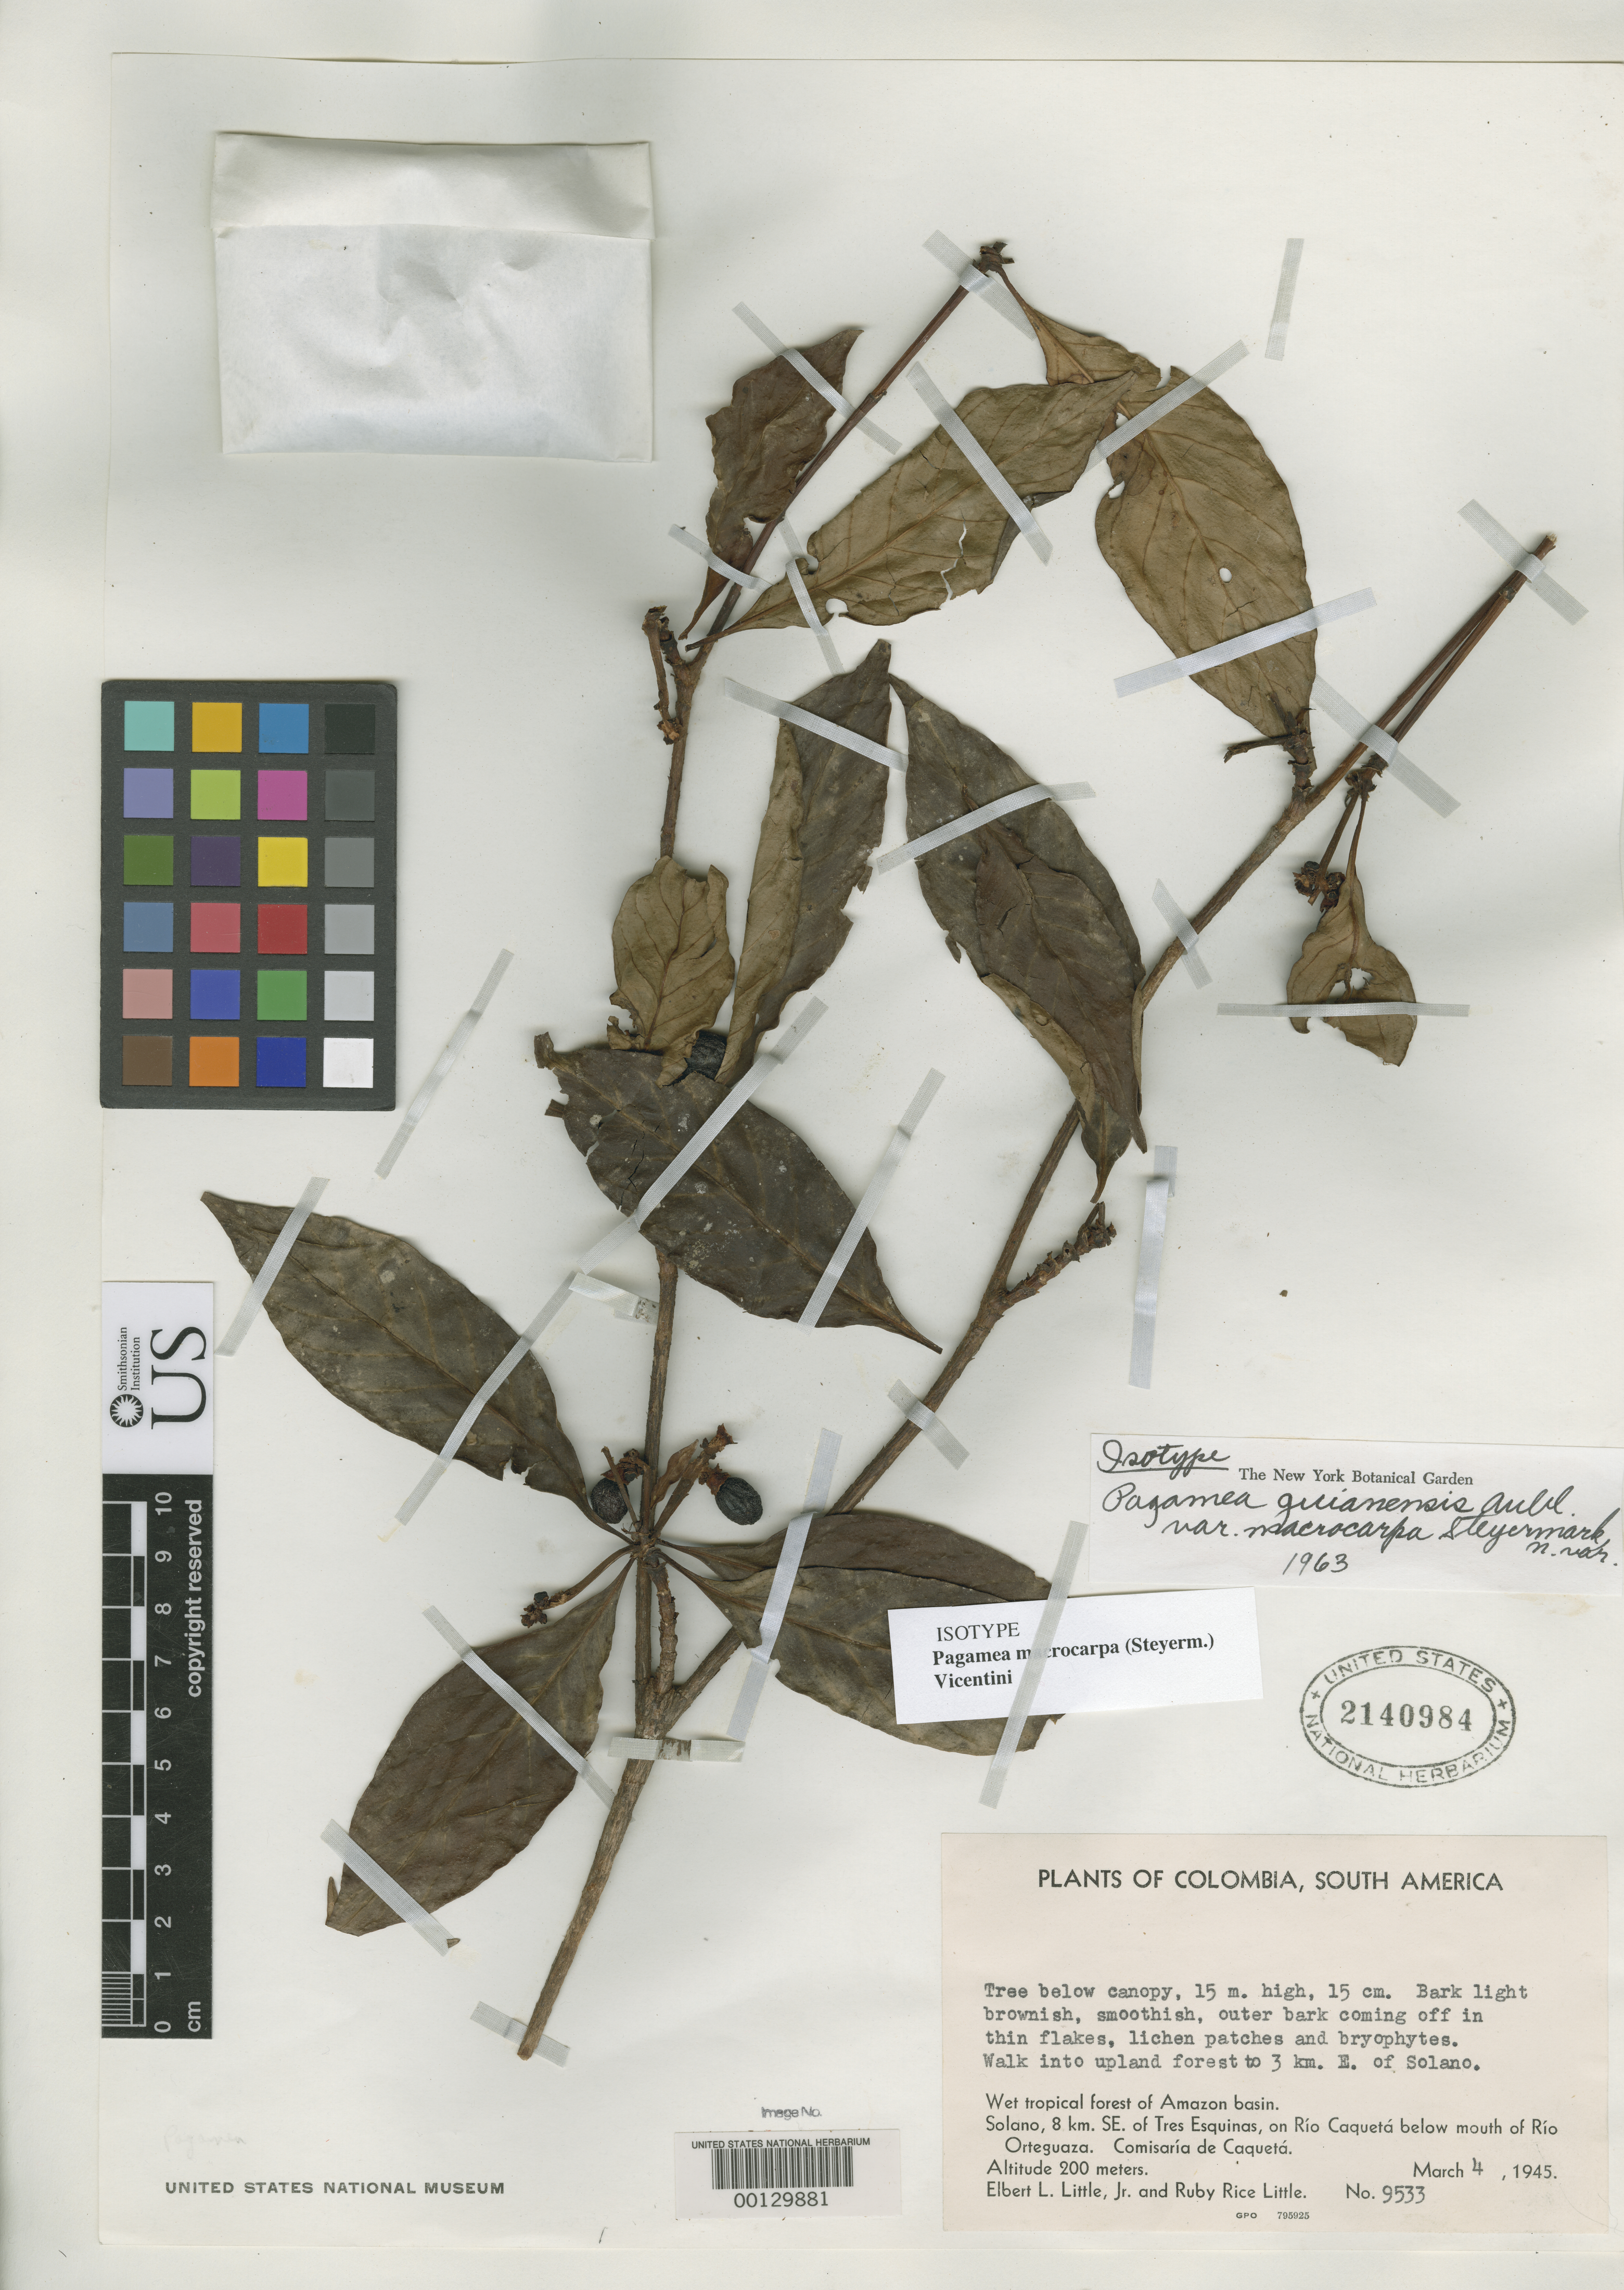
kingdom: Plantae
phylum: Tracheophyta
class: Magnoliopsida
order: Gentianales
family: Rubiaceae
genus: Pagamea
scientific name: Pagamea guianensis var. macrocarpa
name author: Steyerm.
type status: Isotype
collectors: E. L. Little & R. R. Little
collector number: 9533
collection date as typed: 04 Mar 1945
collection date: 1945-03-04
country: Colombia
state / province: Caquetá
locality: Solano.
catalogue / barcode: US 2140984